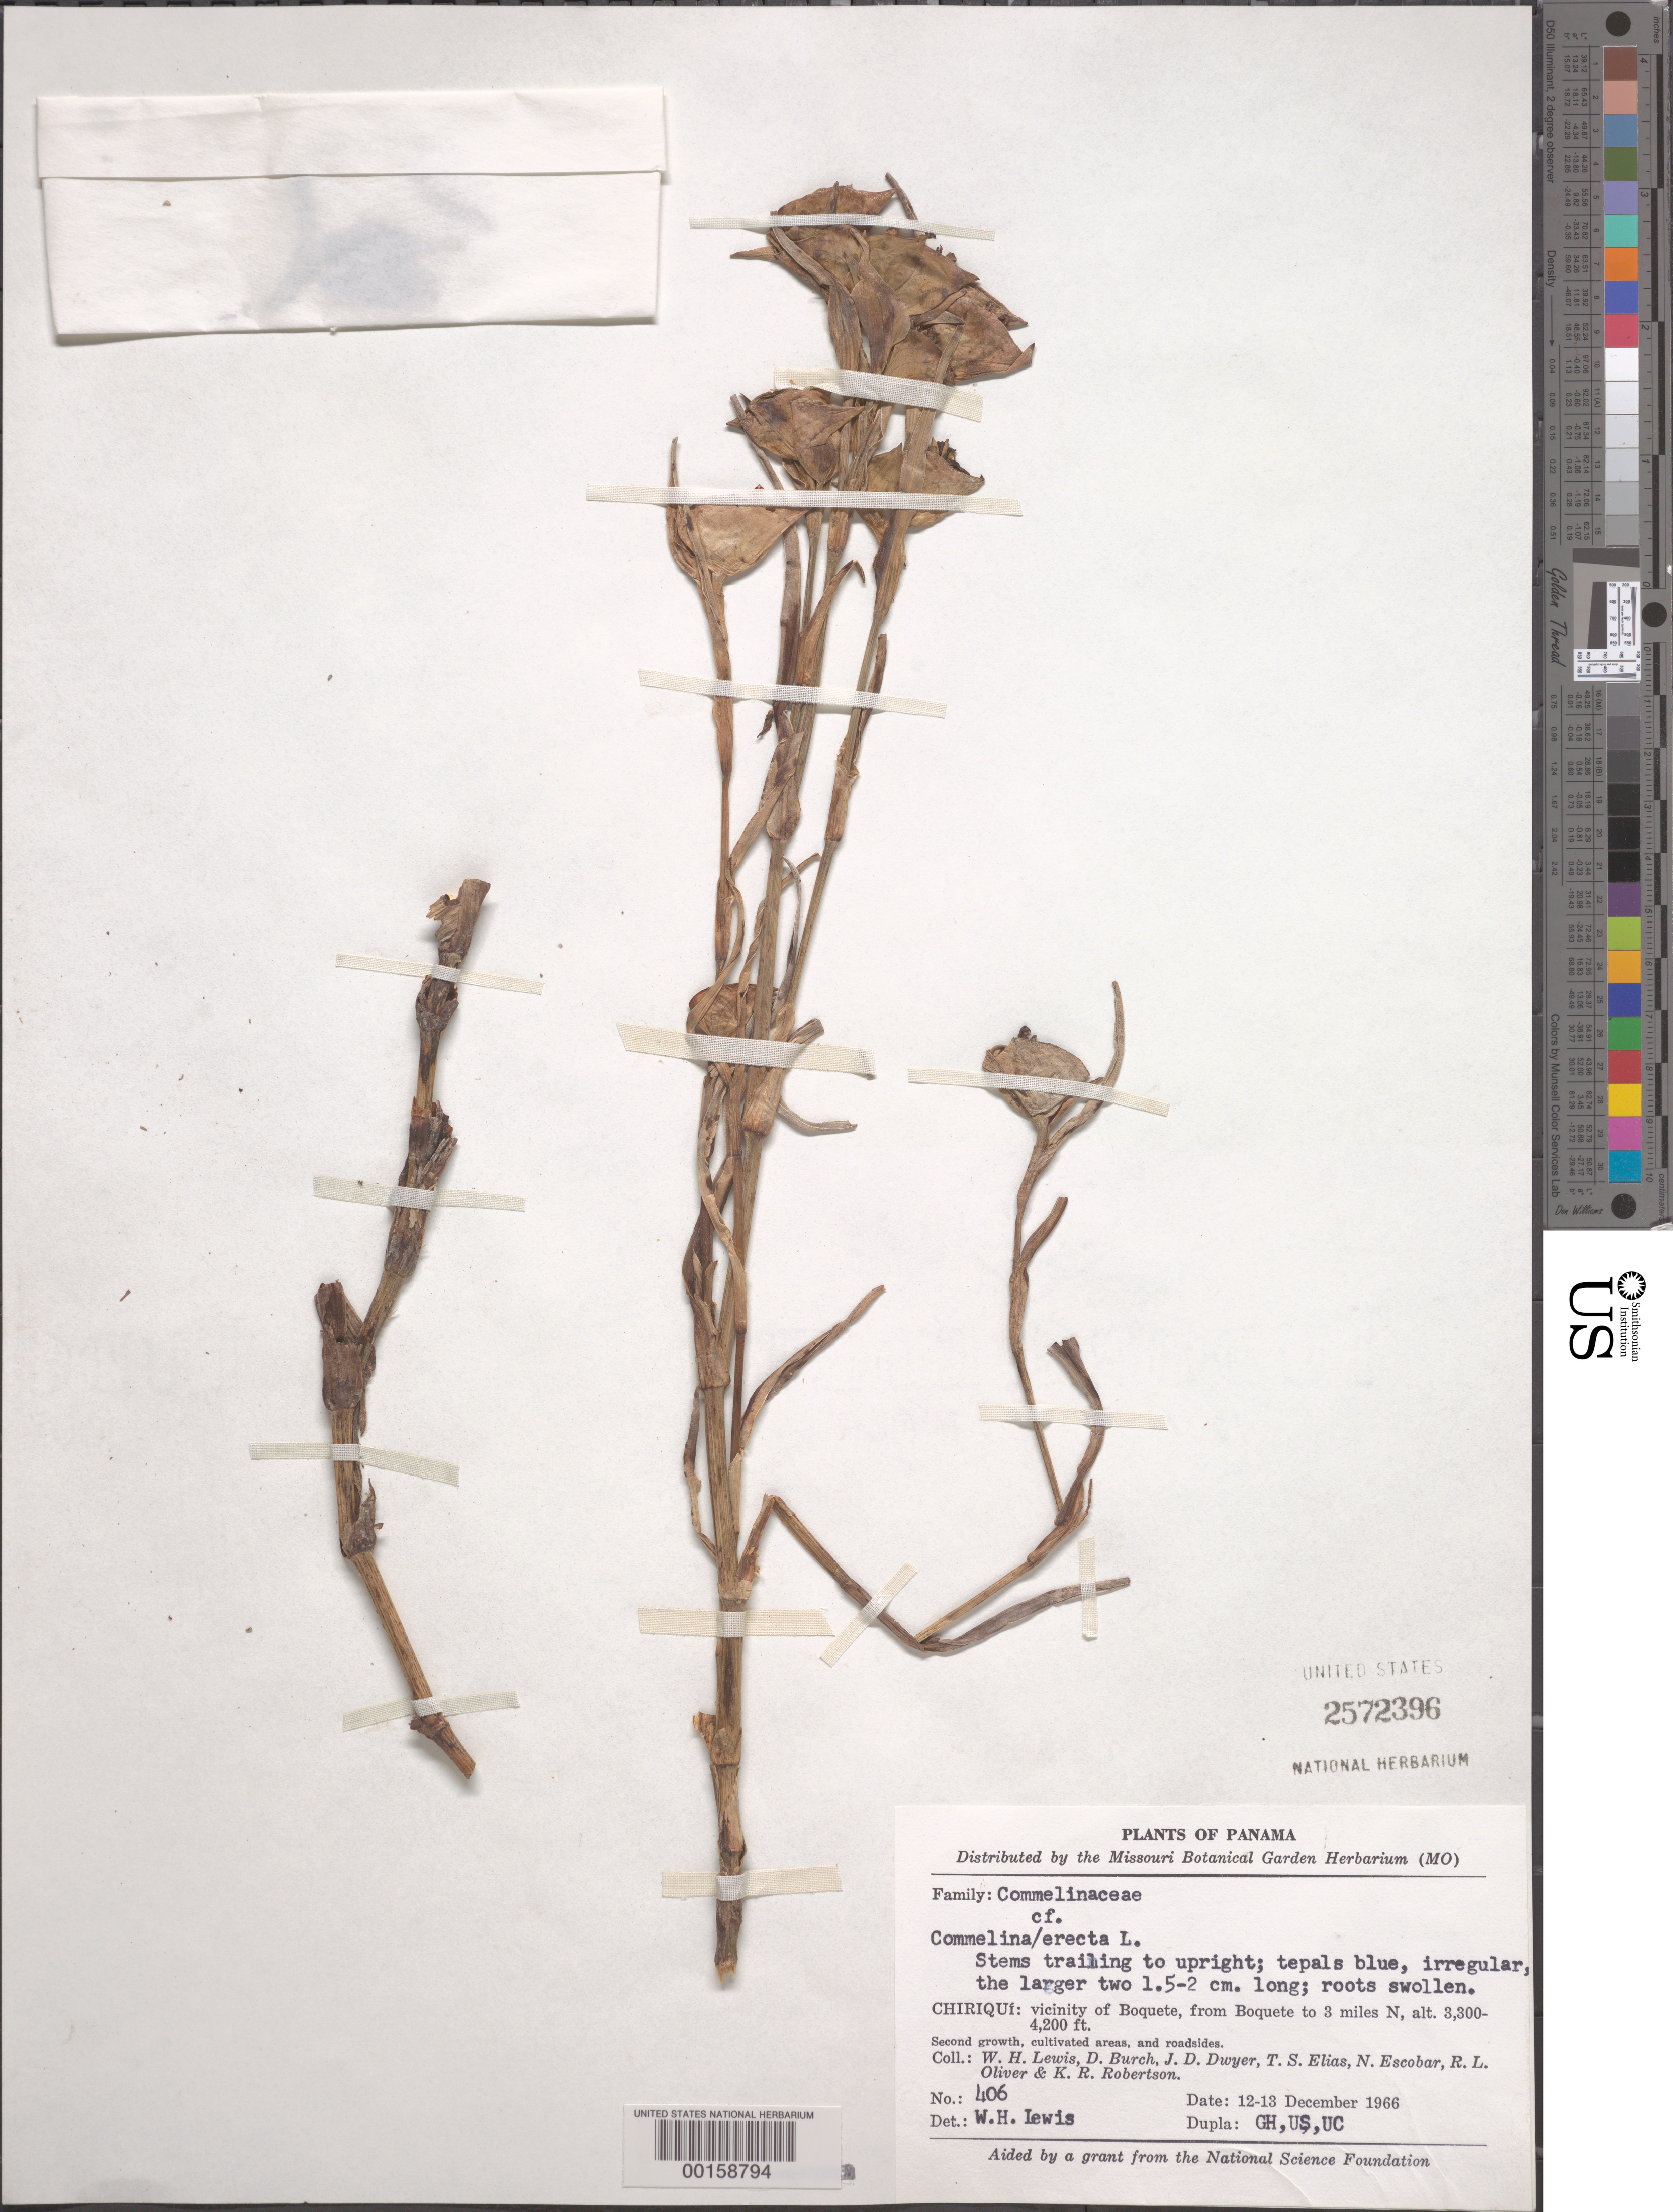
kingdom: Plantae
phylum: Tracheophyta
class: Liliopsida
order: Commelinales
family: Commelinaceae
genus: Commelina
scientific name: Commelina erecta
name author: L.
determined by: Lewis, W. H.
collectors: W. H. Lewis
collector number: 406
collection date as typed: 12 Dec 1966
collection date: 1966-12-12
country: Panama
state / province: Chiriquí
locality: Boquete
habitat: Roadsides and cultivated areas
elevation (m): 1007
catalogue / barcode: US 2572396